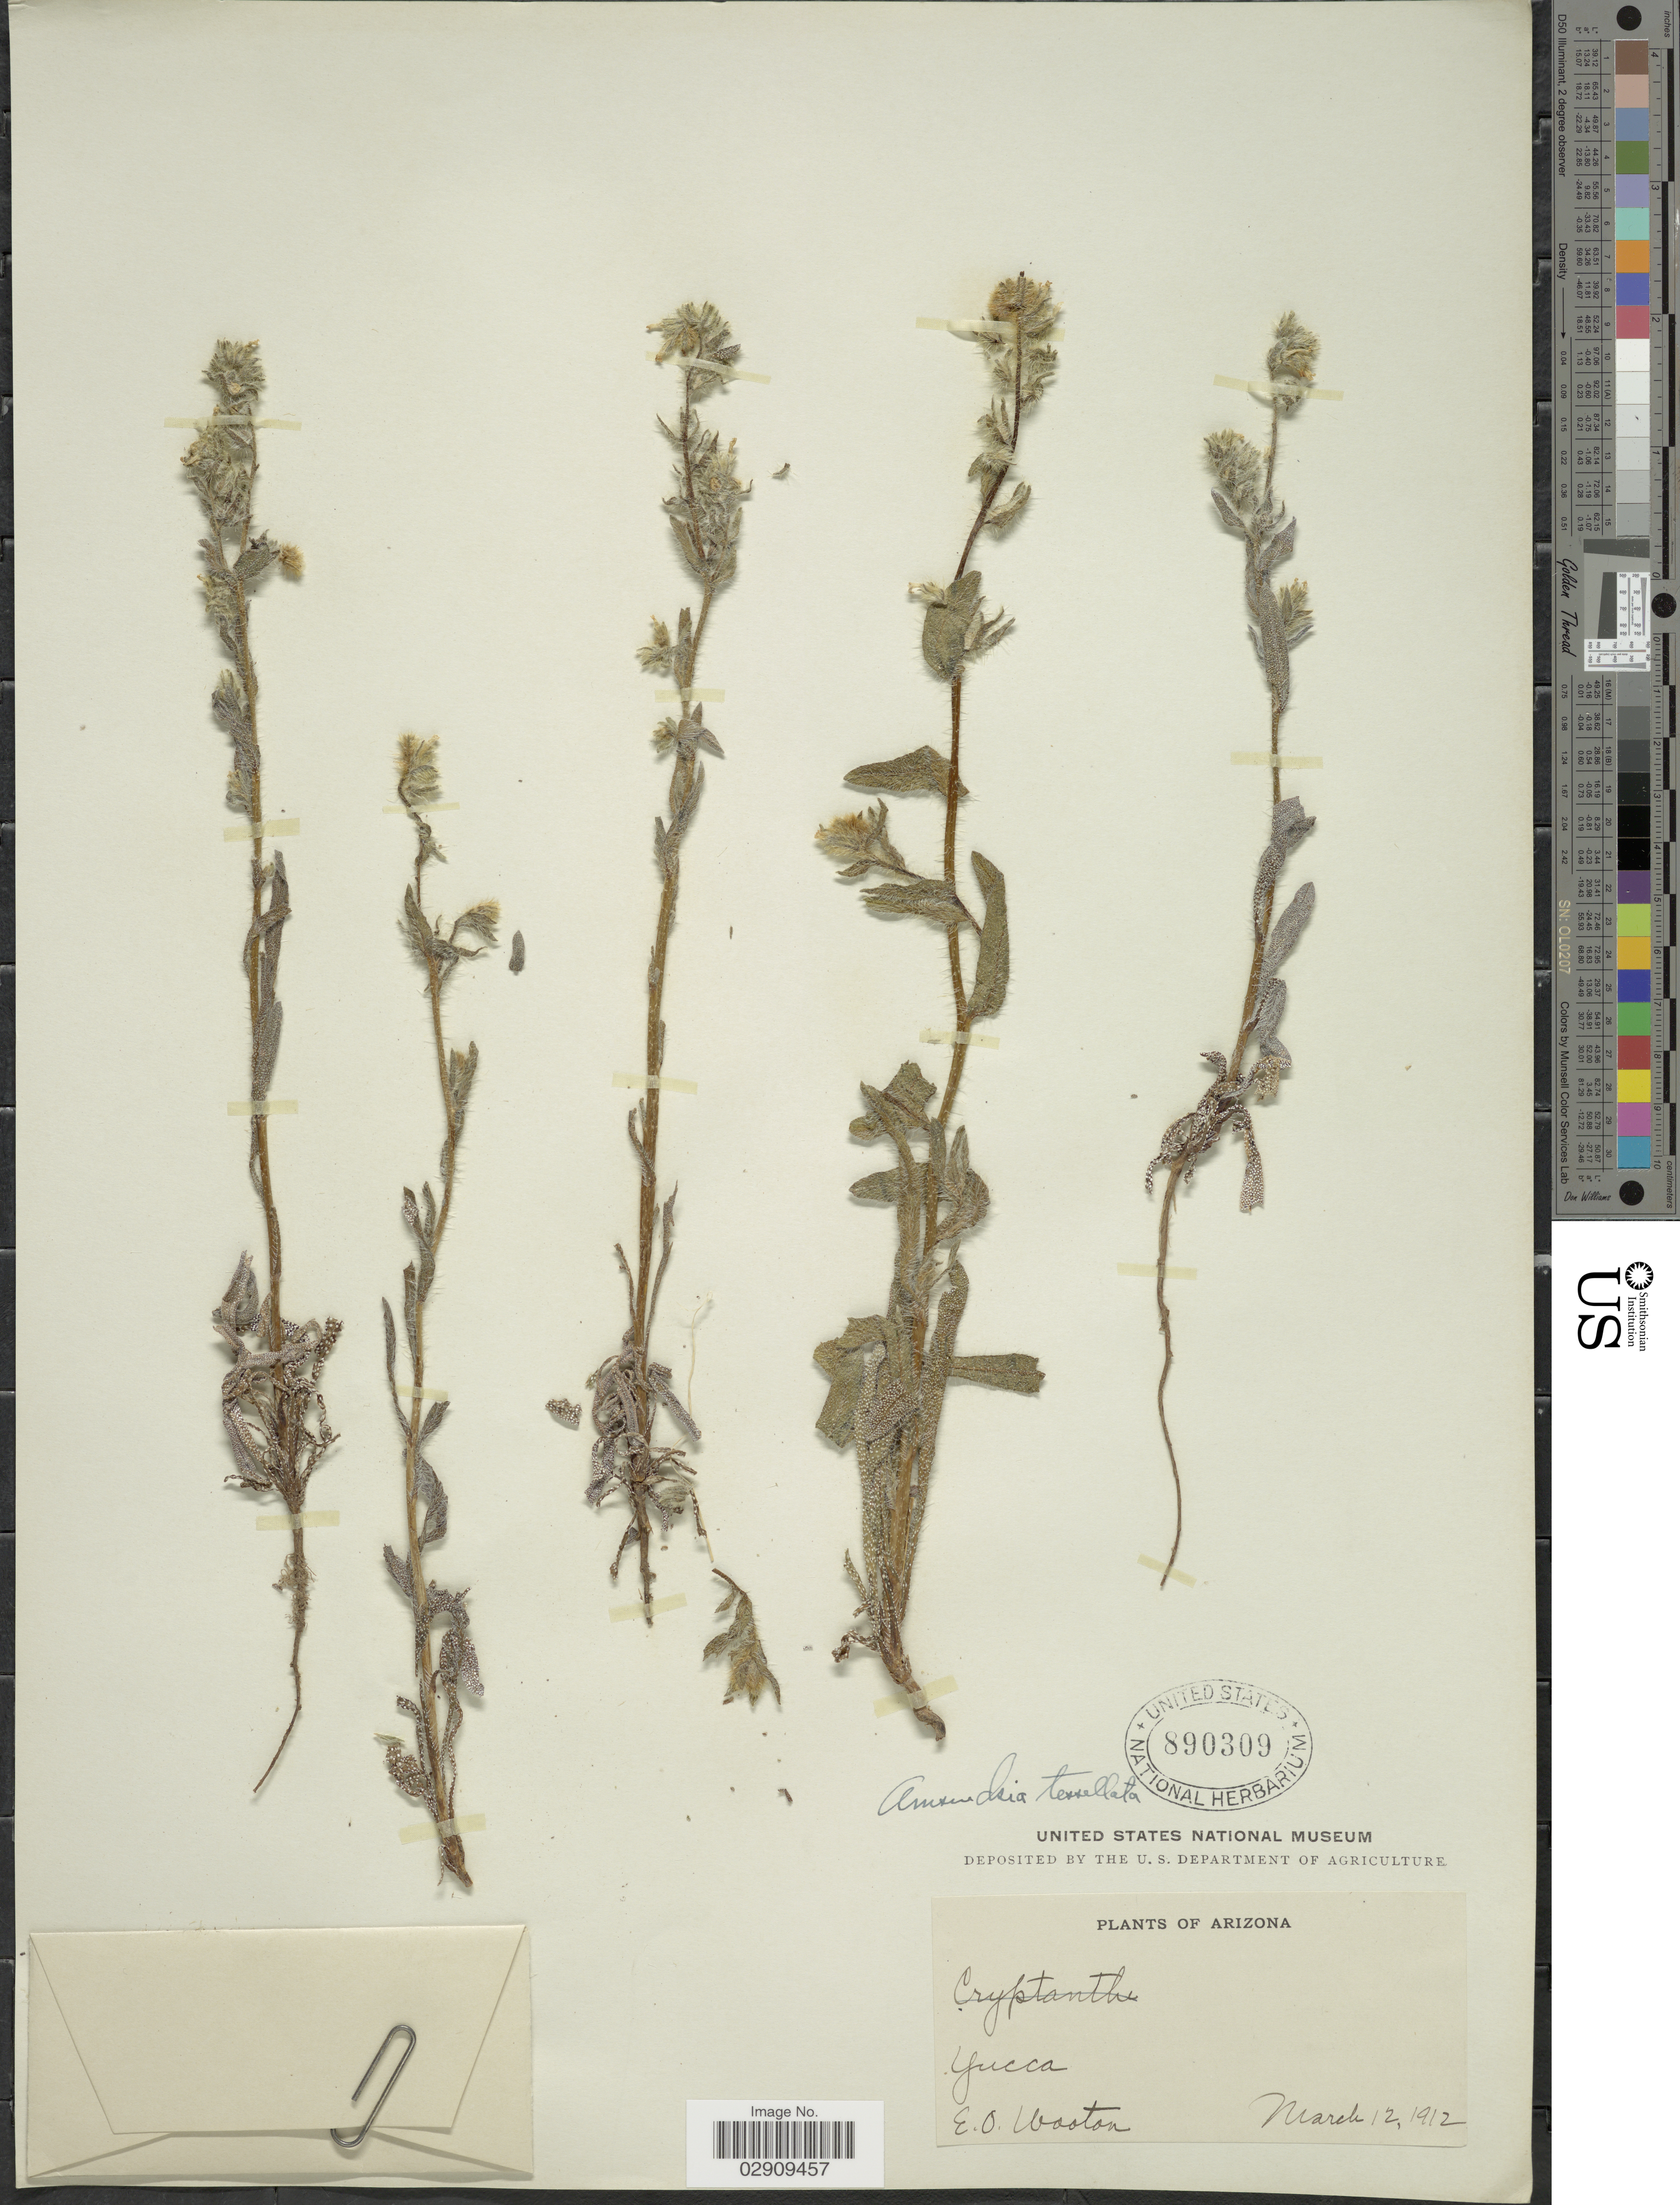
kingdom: Plantae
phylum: Tracheophyta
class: Magnoliopsida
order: Boraginales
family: Boraginaceae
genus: Amsinckia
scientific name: Amsinckia tessellata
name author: A. Gray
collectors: E. O. Wooton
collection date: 1912-03-12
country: United States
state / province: Arizona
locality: Yucca.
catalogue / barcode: US 890309